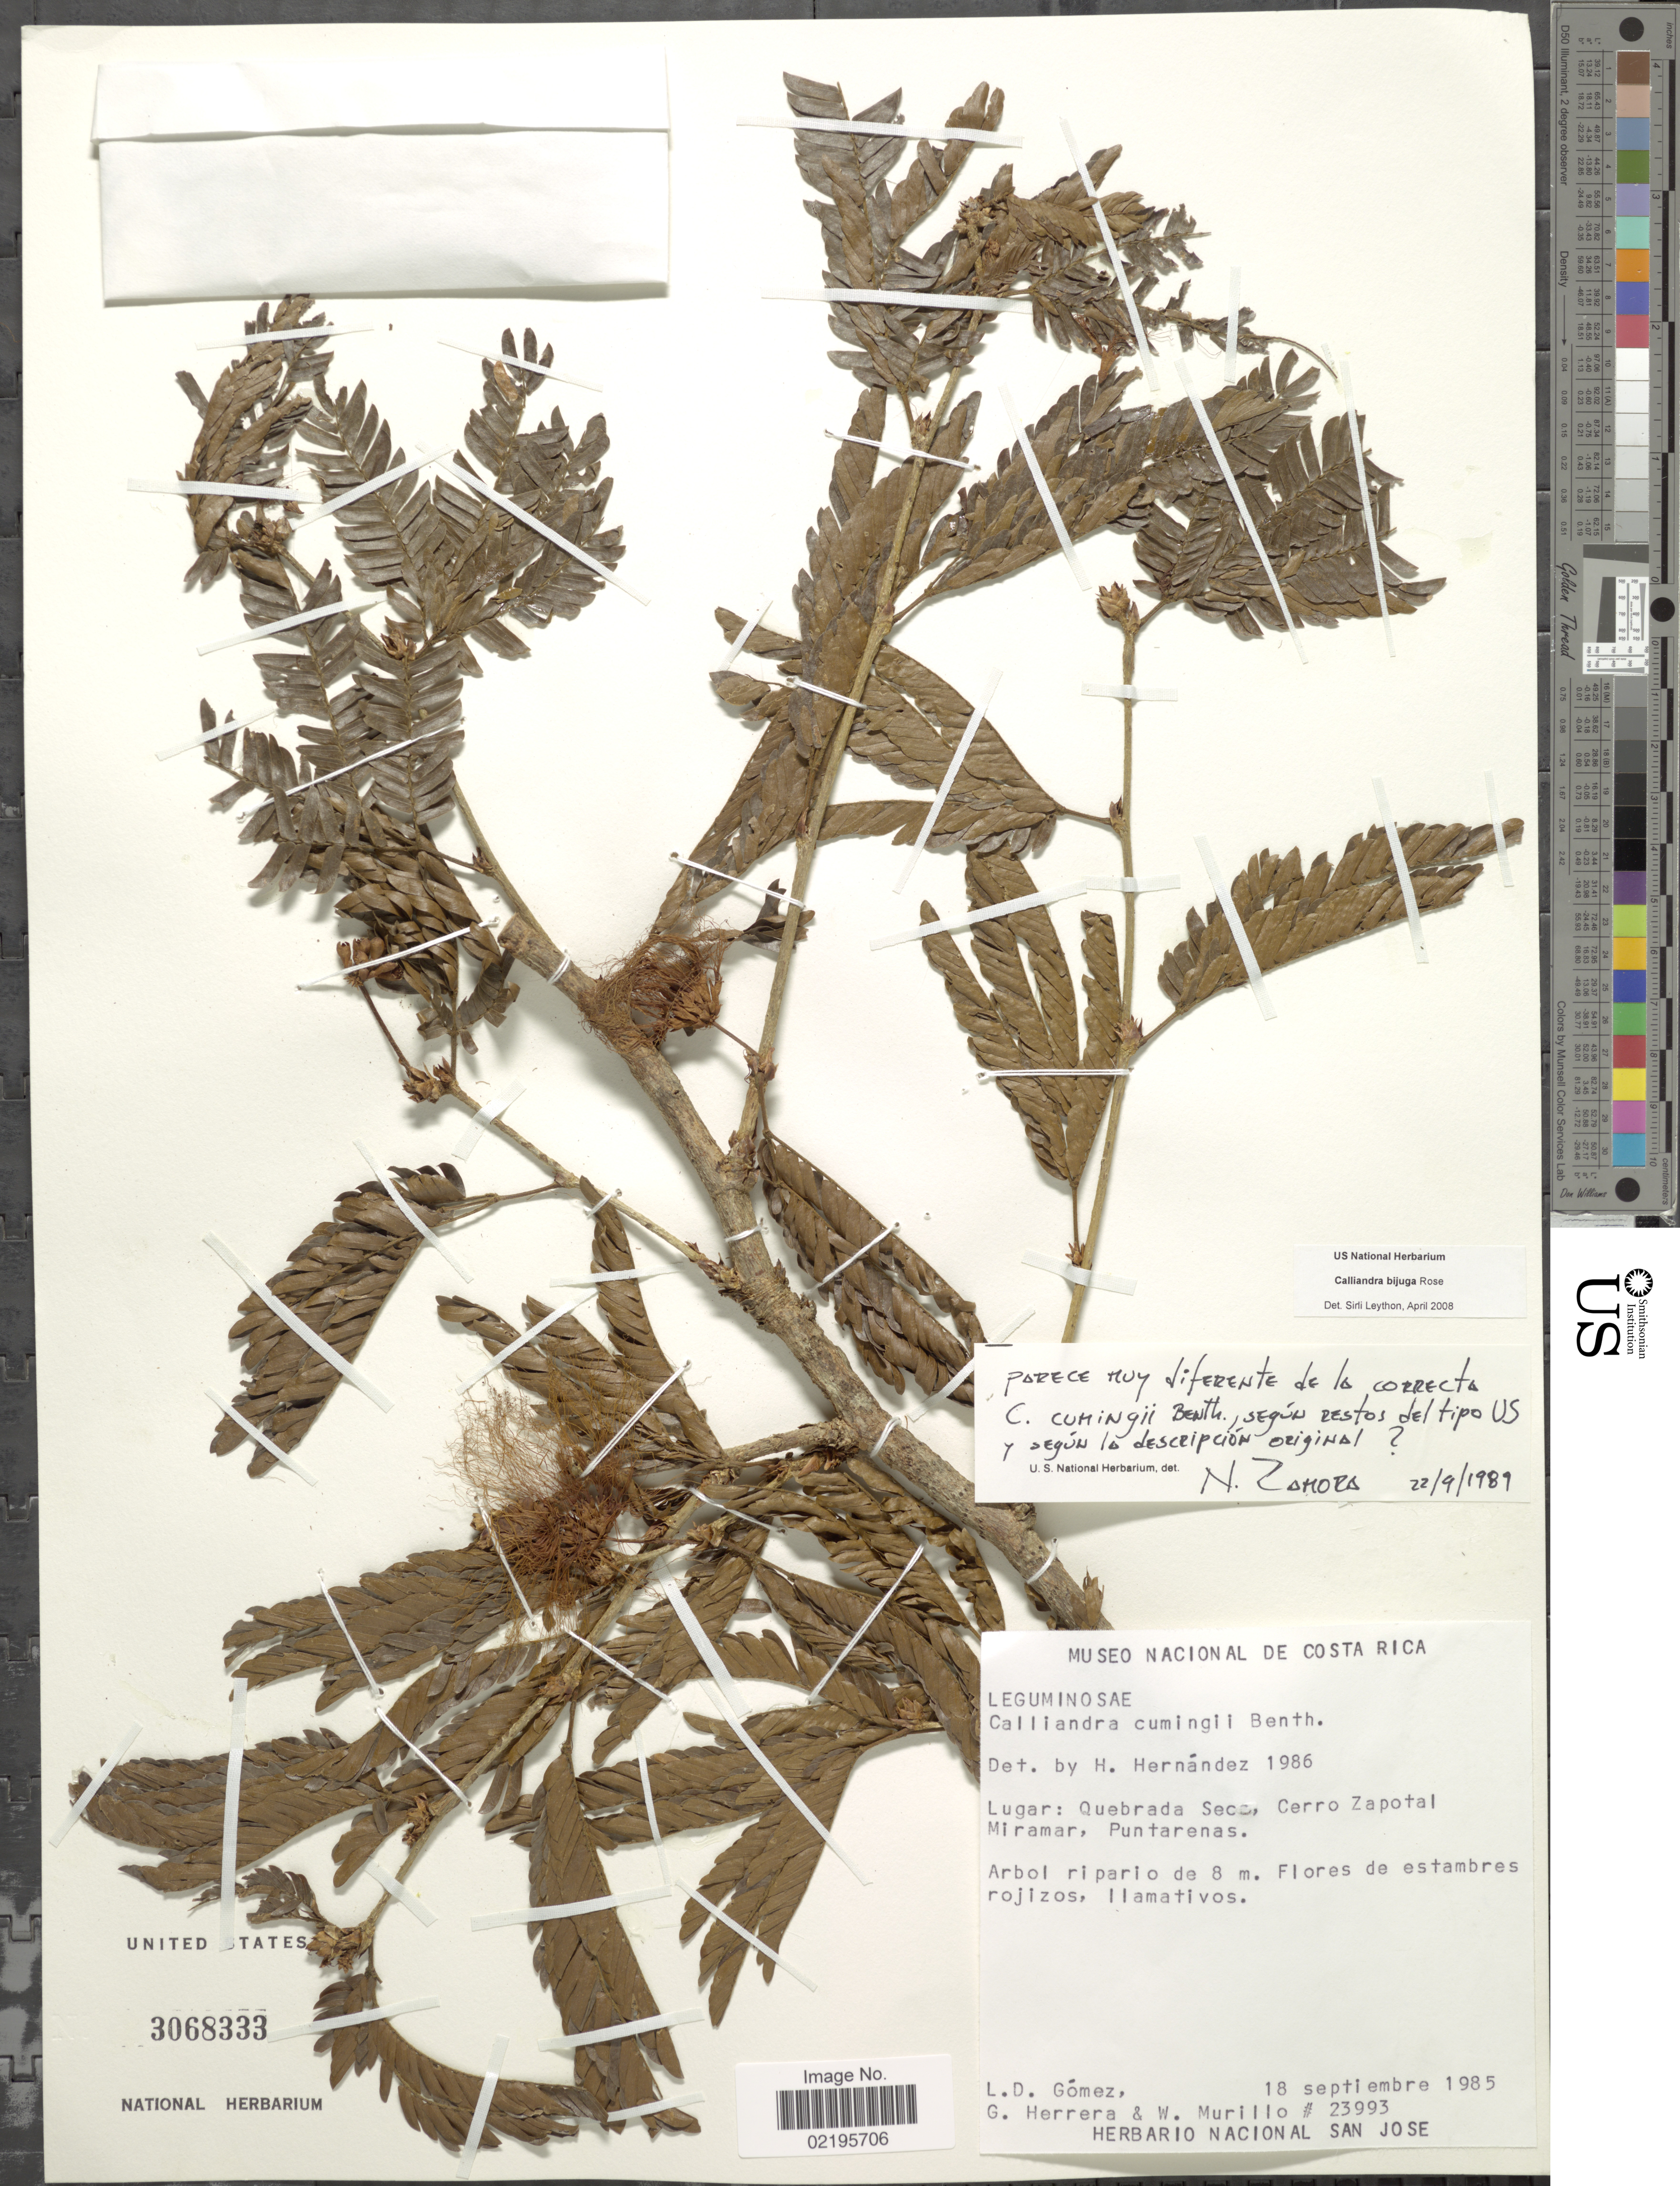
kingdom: Plantae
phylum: Tracheophyta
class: Magnoliopsida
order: Fabales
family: Fabaceae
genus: Calliandra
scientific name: Calliandra bijuga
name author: Rose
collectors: L. Gomez, G. Herrera & W. Murillo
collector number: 23993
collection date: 1985-09-18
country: Costa Rica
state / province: Puntarenas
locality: Quebrada Seca, Cerro Zapotal, Miramar.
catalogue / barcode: US 3068333